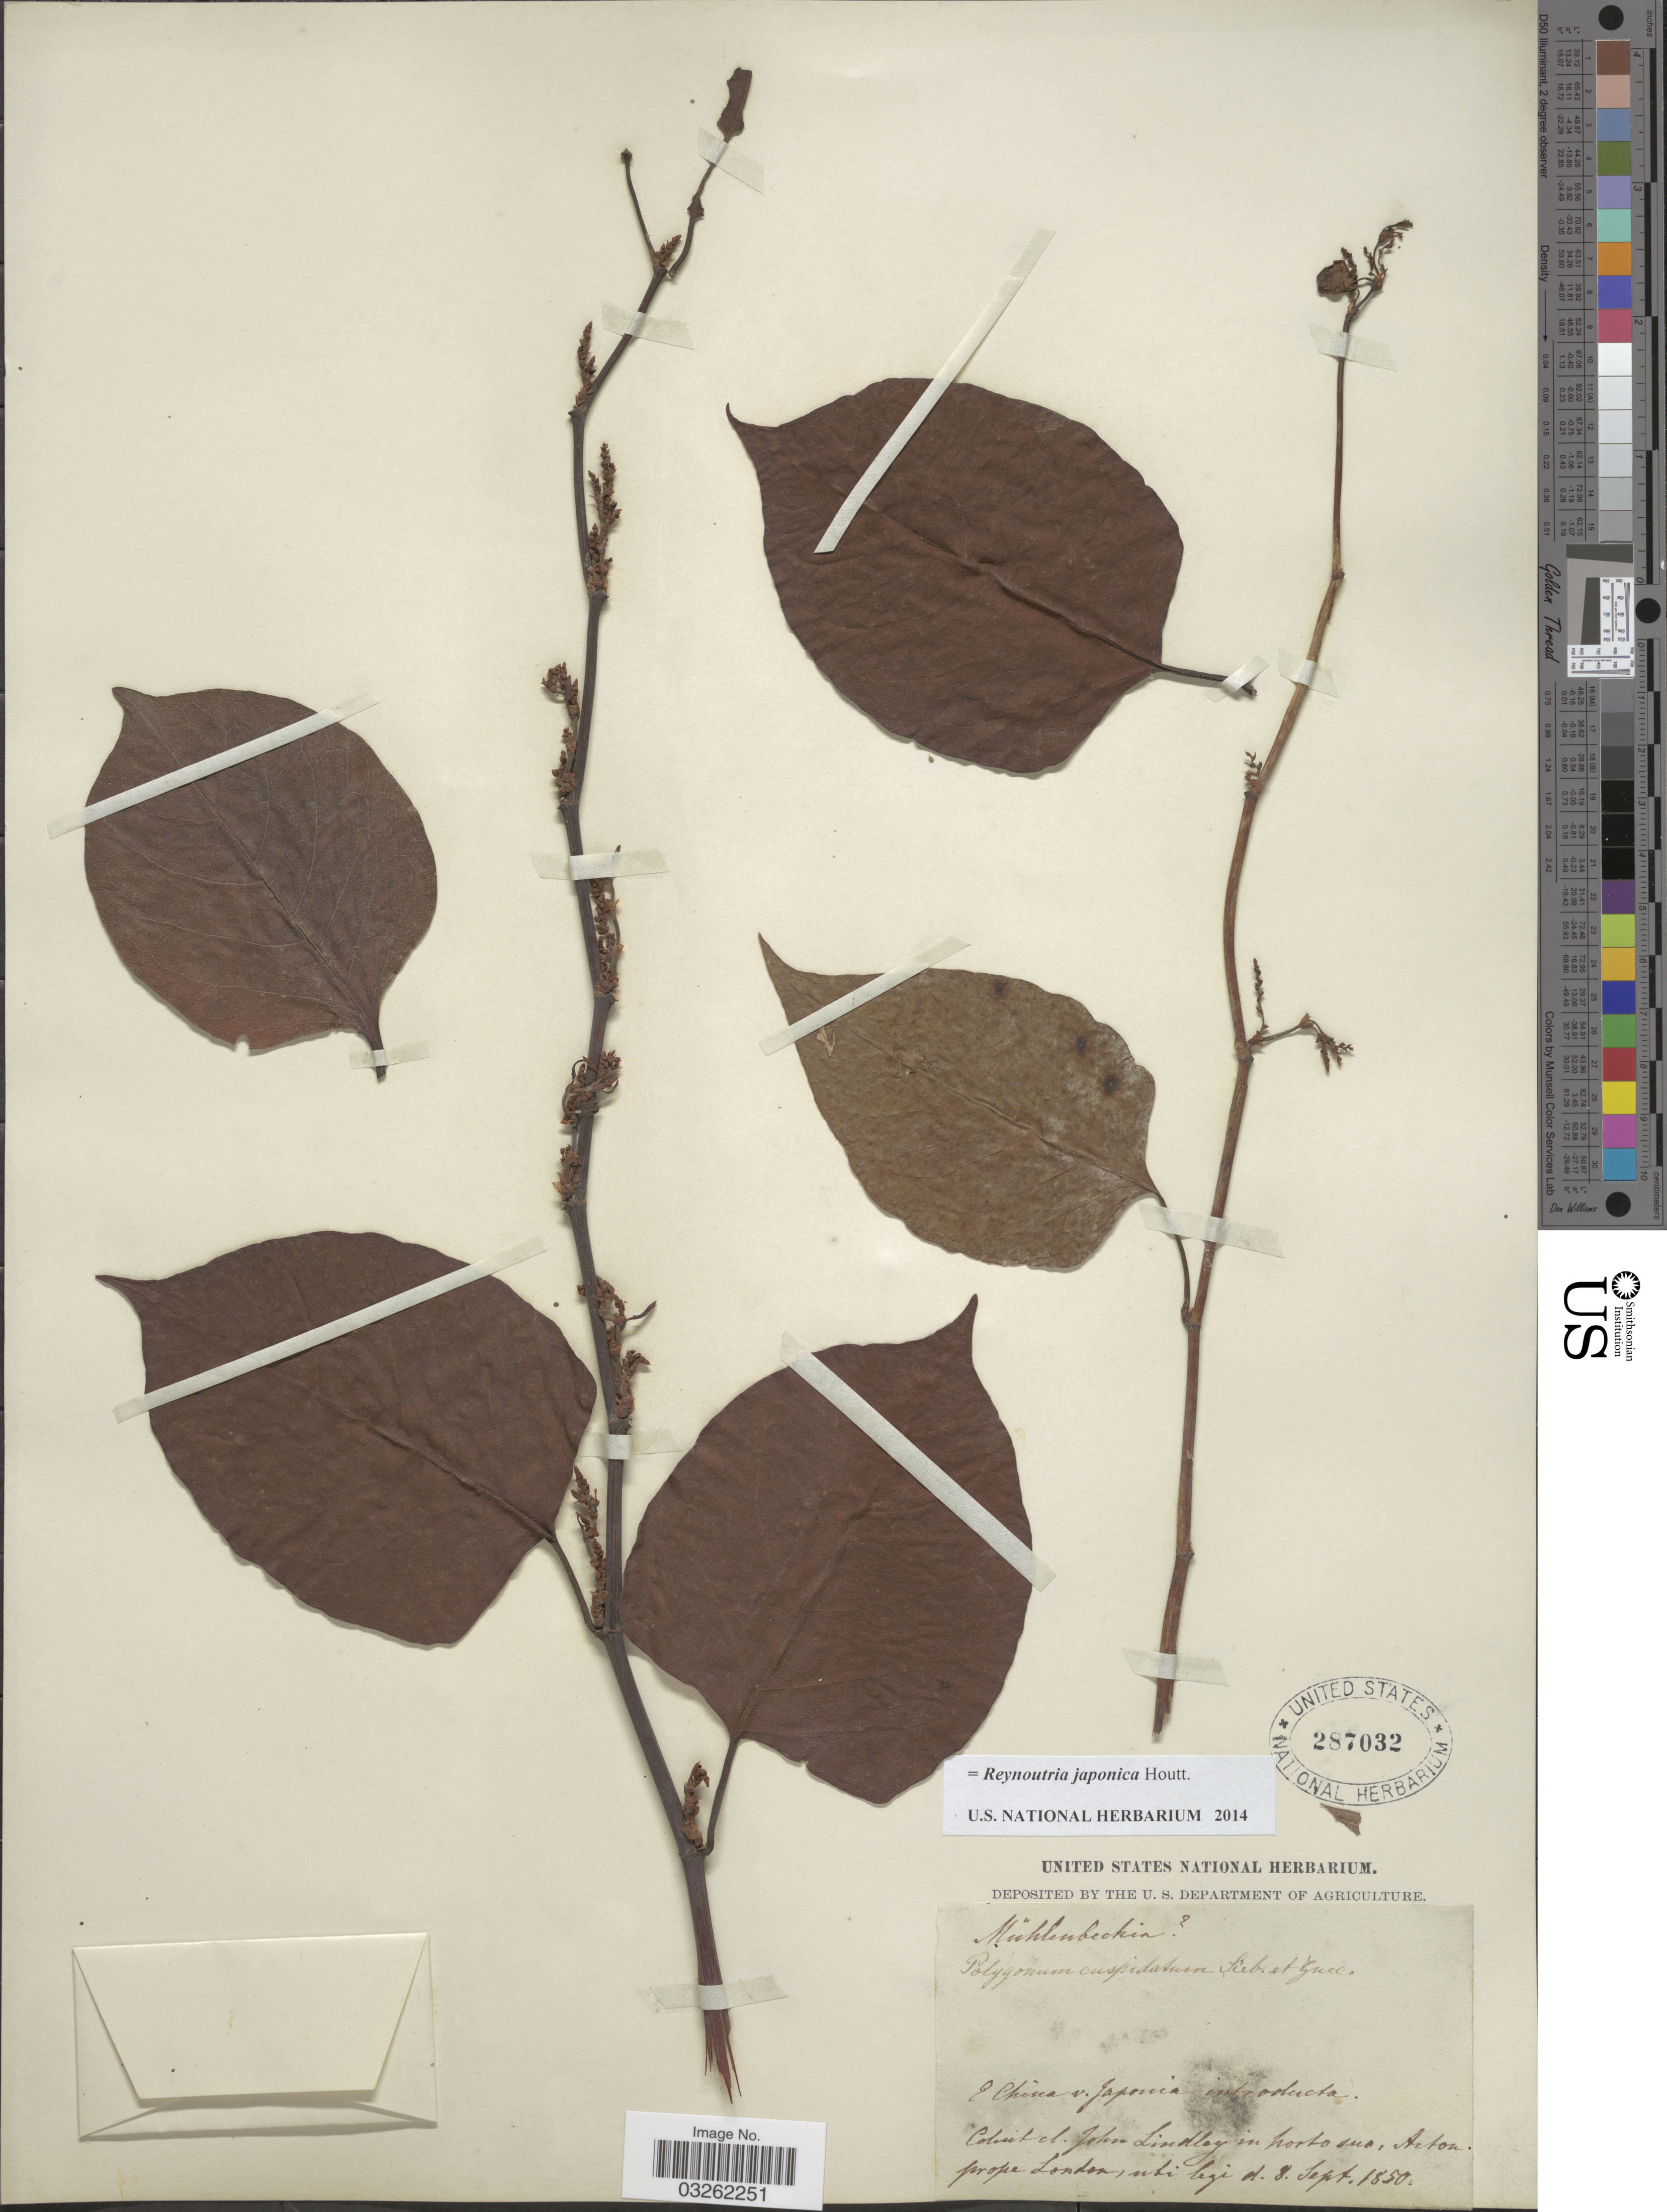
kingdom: Plantae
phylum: Tracheophyta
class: Magnoliopsida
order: Caryophyllales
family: Polygonaceae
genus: Reynoutria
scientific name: Reynoutria japonica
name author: Houtt.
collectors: ex herb. United States National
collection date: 1850-09-08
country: United Kingdom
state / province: England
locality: Coluited John Lindley in horto anos, Acton prope London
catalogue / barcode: US 287032